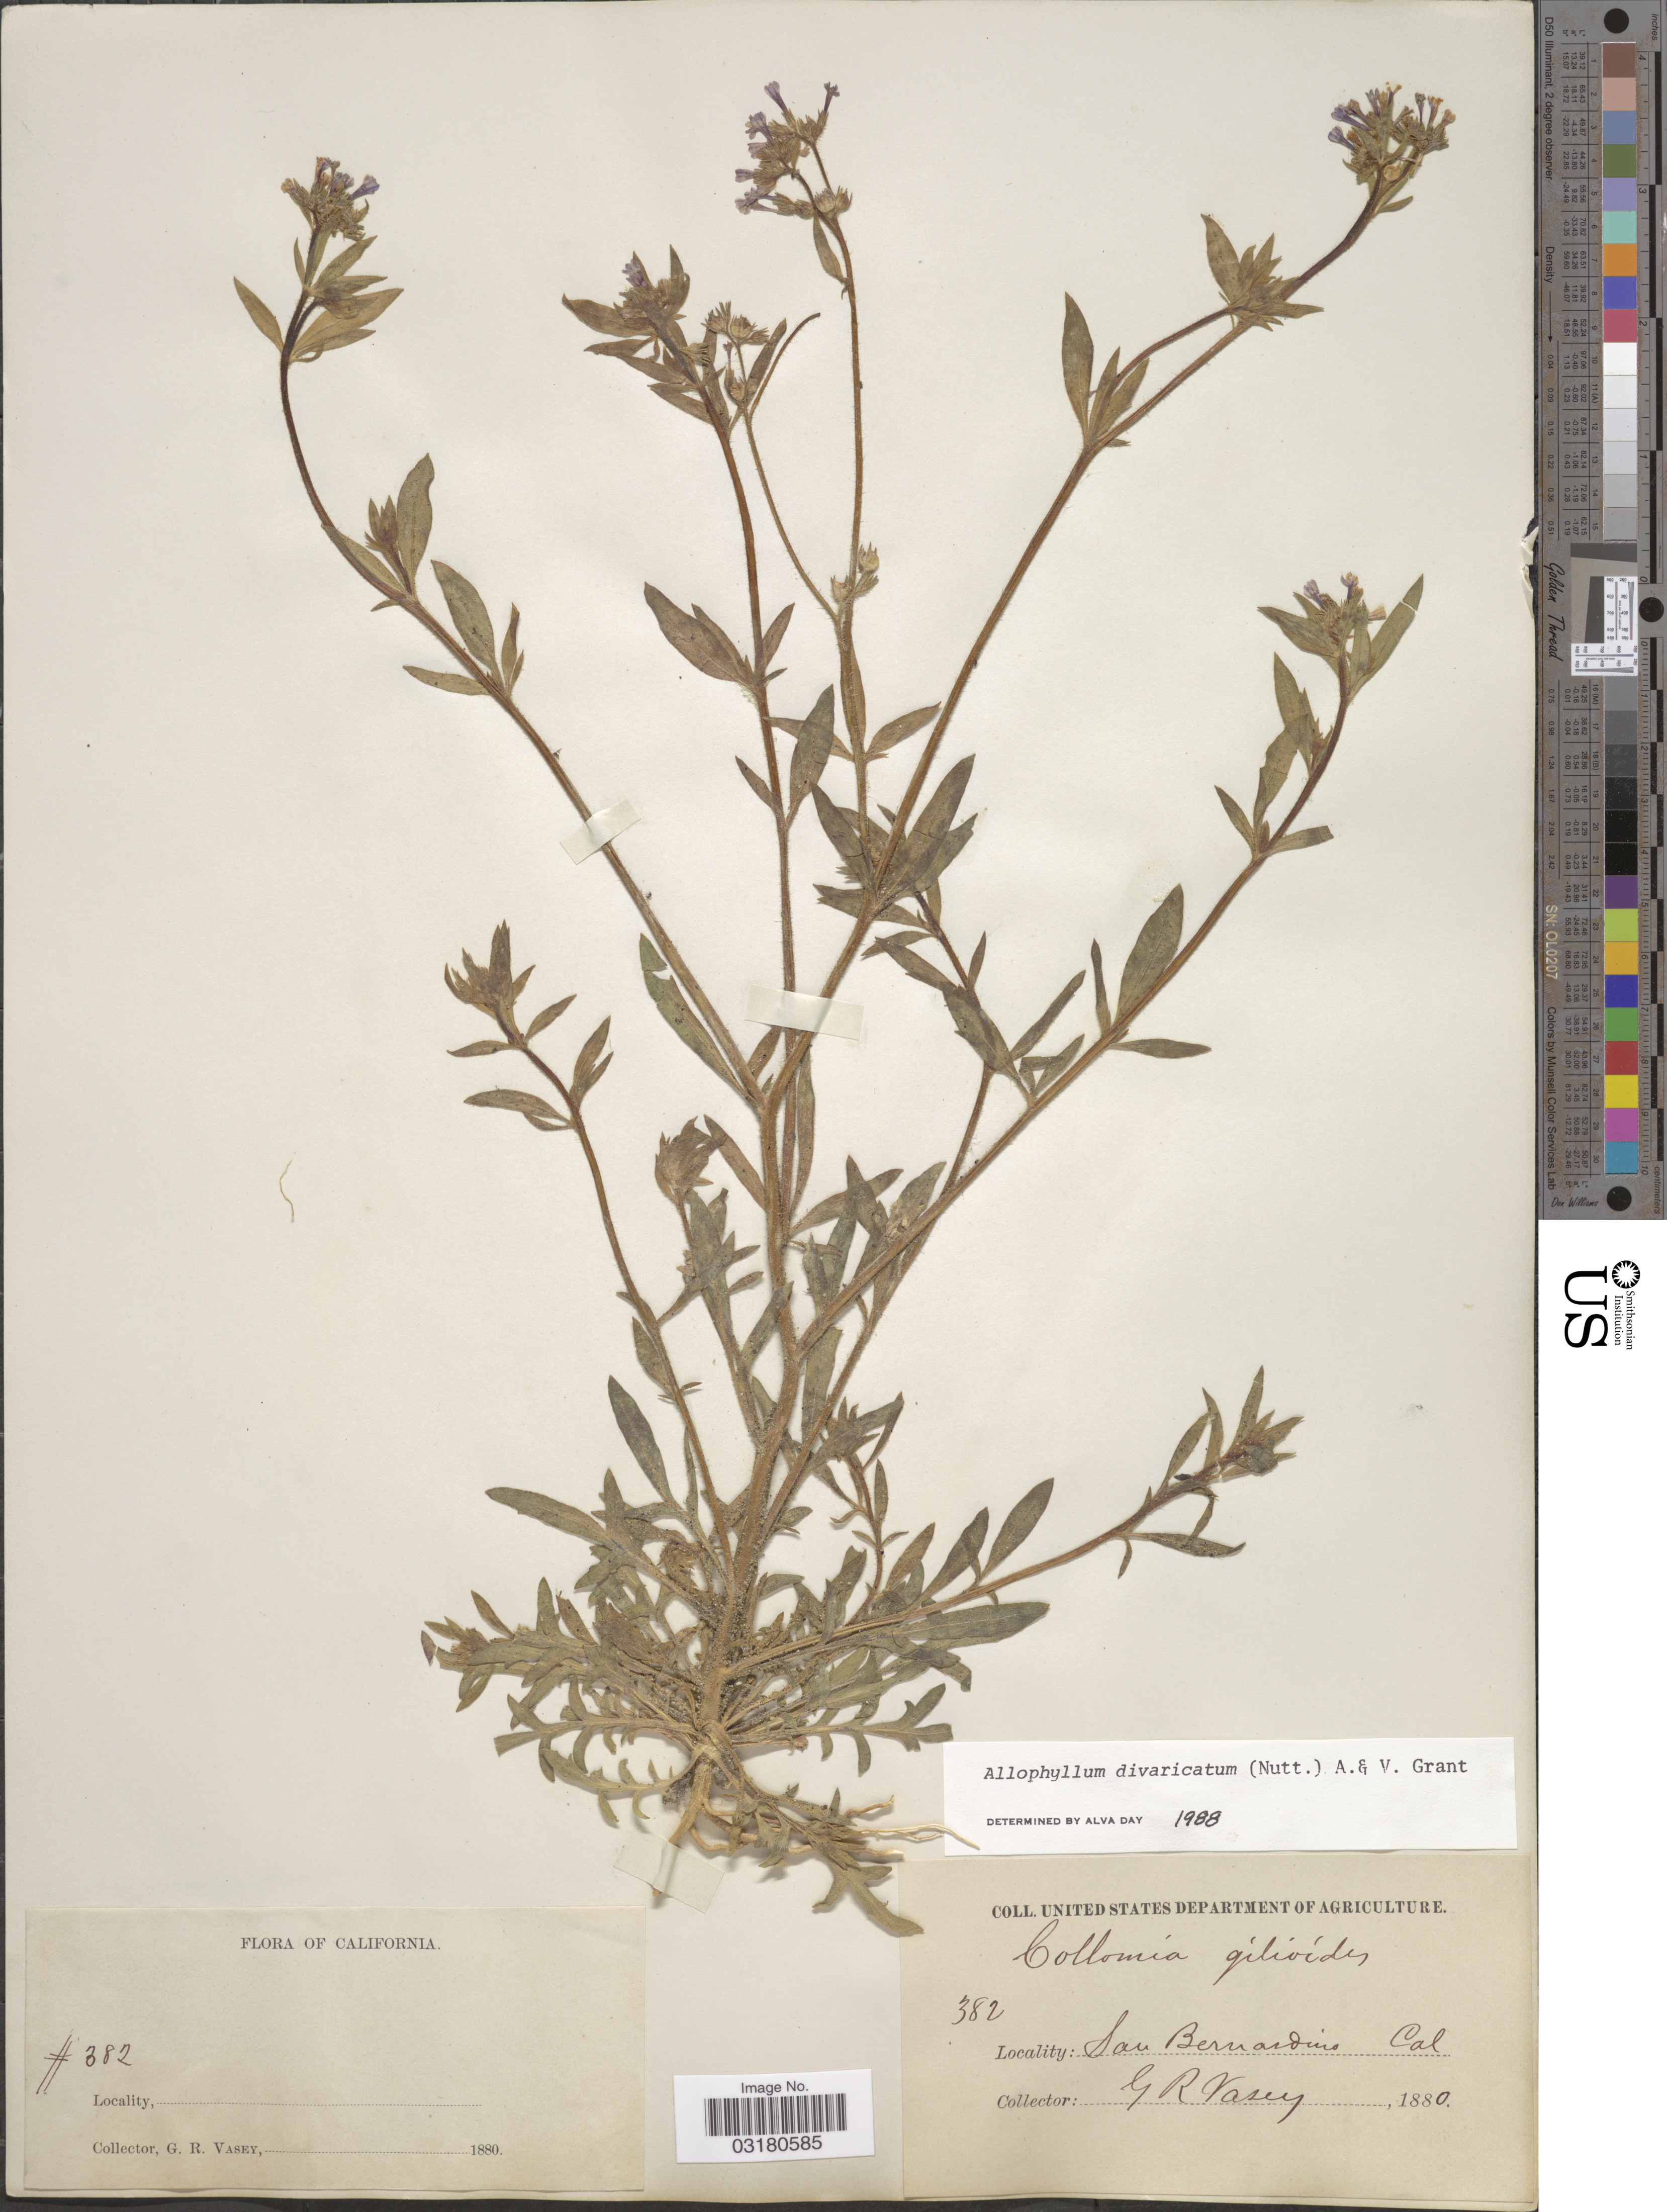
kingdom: Plantae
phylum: Tracheophyta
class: Magnoliopsida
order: Ericales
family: Polemoniaceae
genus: Allophyllum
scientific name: Allophyllum divaricatum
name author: (Nutt.) A.D. Grant & V.E. Grant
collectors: G. R. Vasey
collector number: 382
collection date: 1880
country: United States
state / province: California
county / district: San Bernardino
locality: San Bernardino.